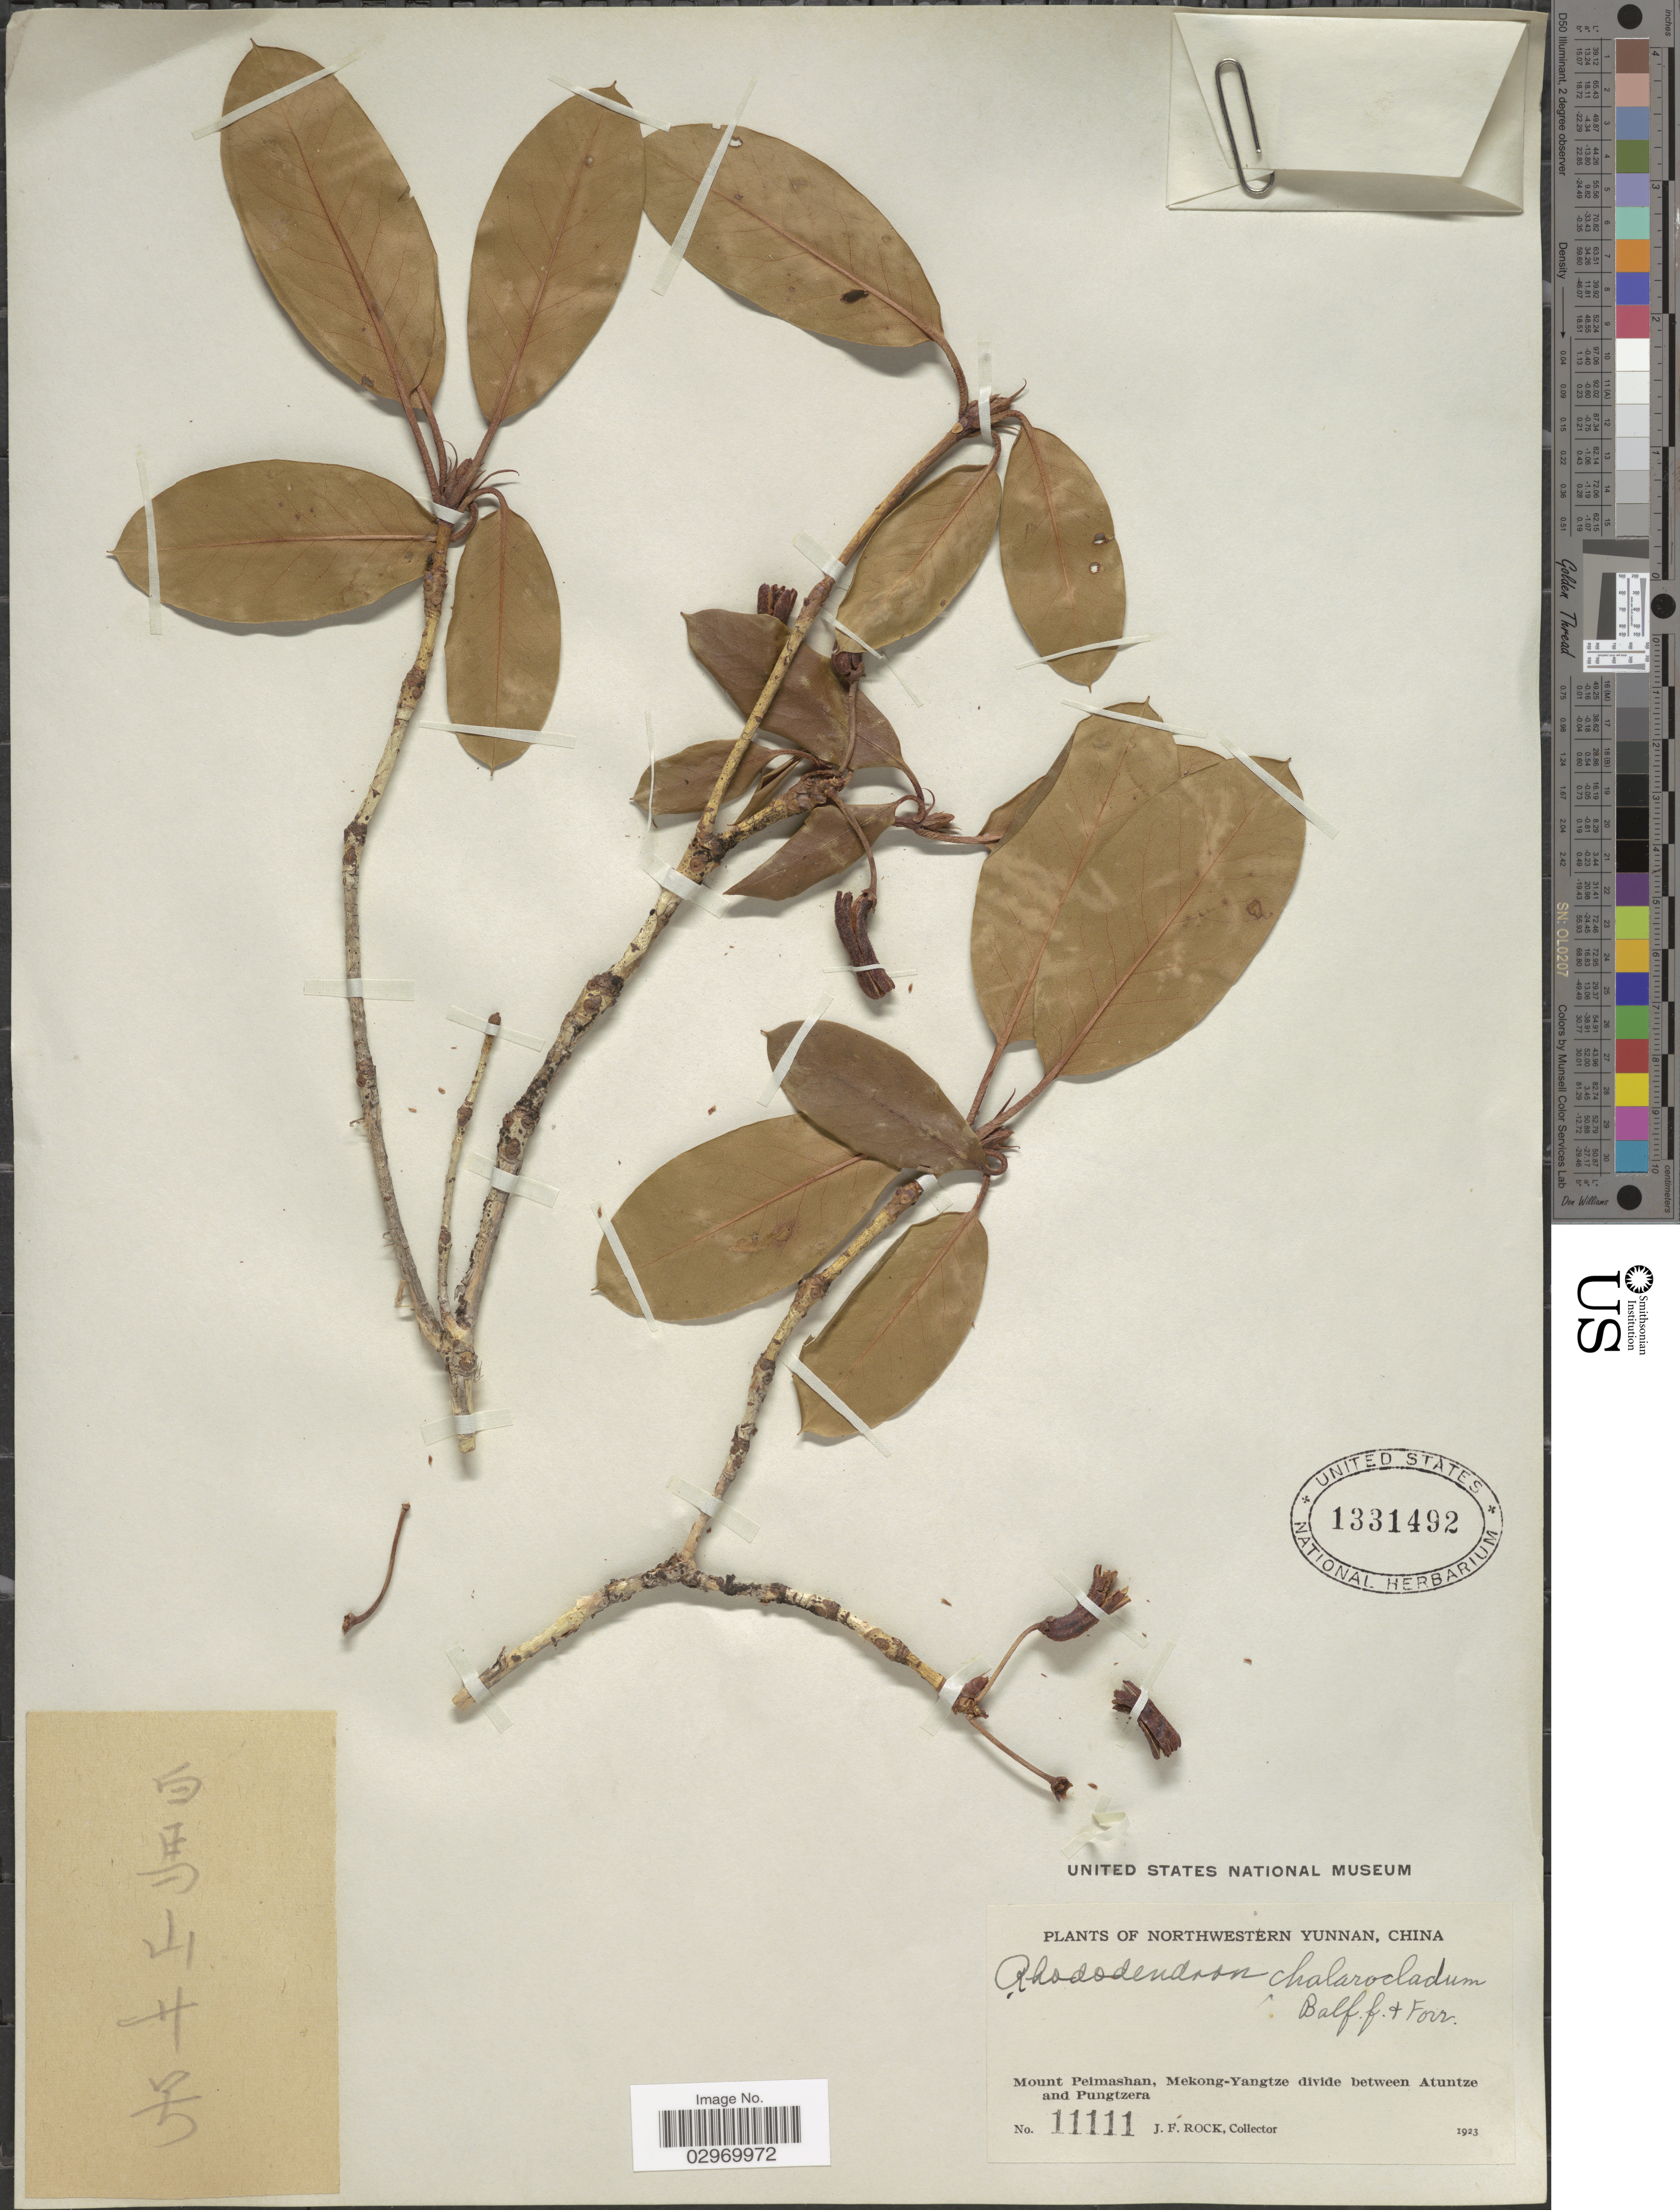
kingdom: Plantae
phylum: Tracheophyta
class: Magnoliopsida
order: Ericales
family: Ericaceae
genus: Rhododendron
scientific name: Rhododendron chalarocladum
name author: Balf. f. & Forrest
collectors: J. Rock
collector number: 11111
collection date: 1923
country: China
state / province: Yunnan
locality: Northwestern Yunnan, Mount Peimashan, Mekong-Yangtze divide between Atuntze and Pungtzera.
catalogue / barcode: US 1331492